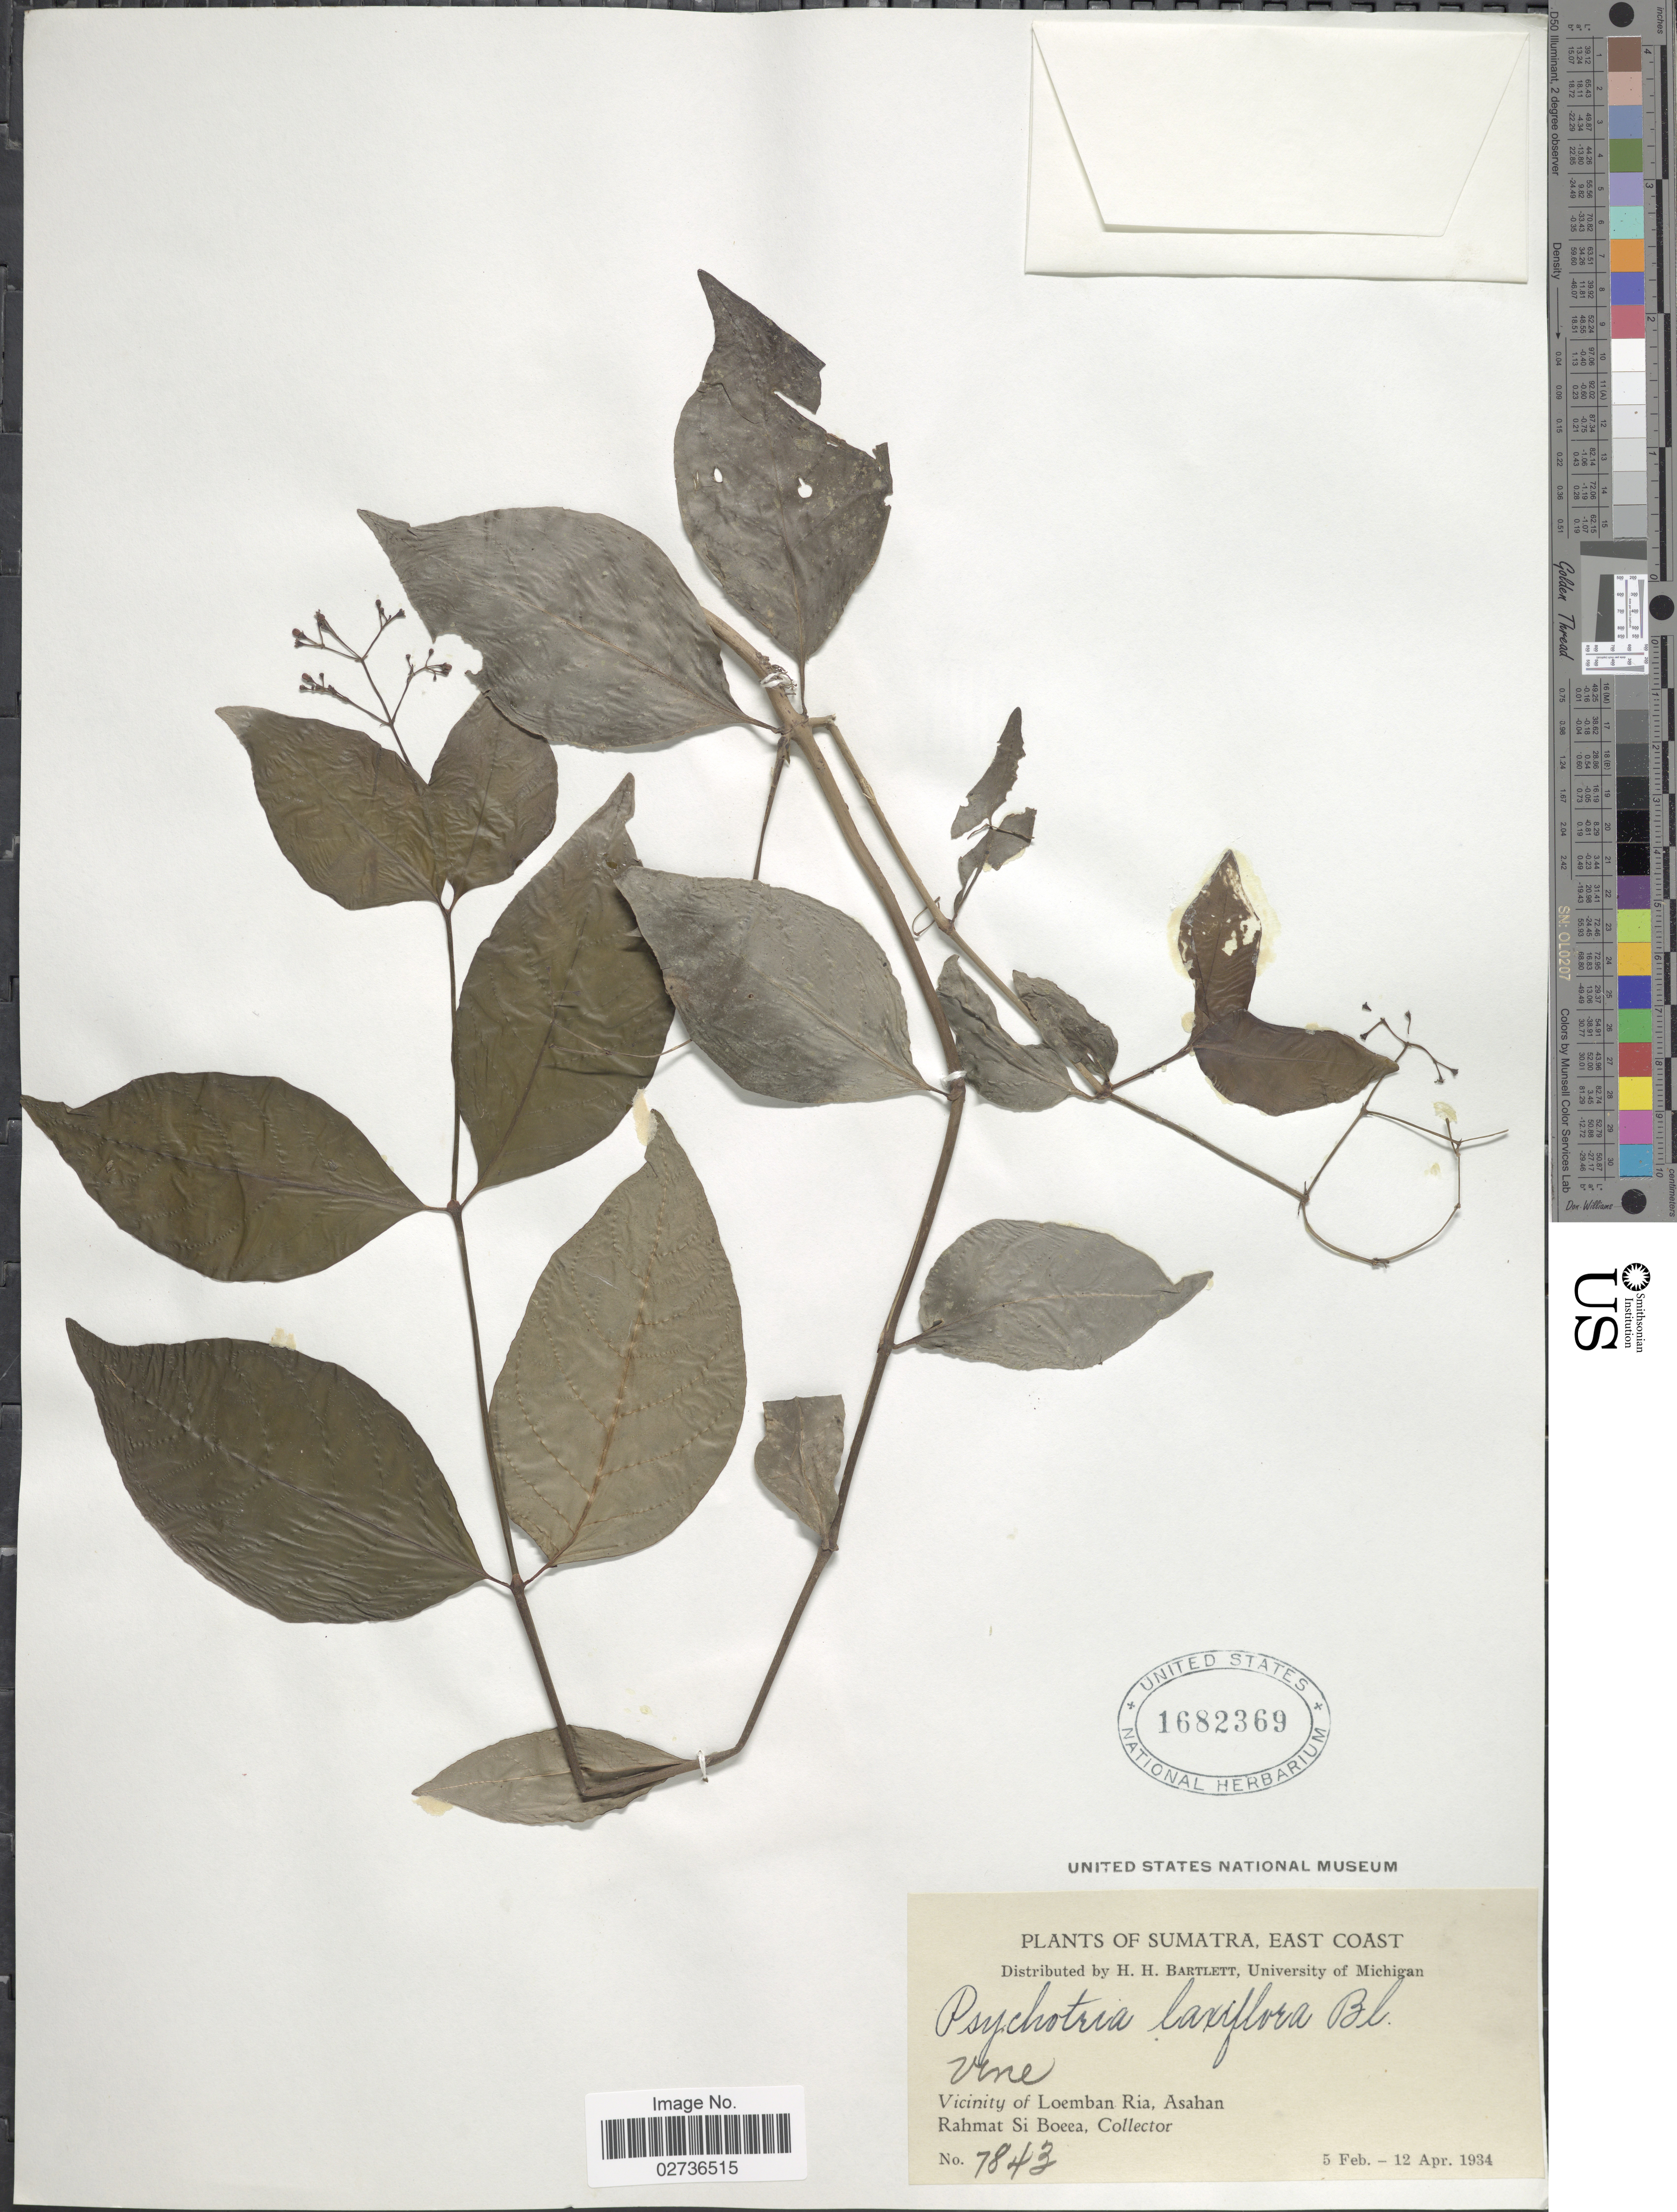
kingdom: Plantae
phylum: Tracheophyta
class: Magnoliopsida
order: Gentianales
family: Rubiaceae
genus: Psychotria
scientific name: Psychotria laxiflora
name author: Blume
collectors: Rahmat Si Boeea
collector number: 7843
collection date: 1934-02-05/1934-04-12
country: Indonesia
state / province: Sumatra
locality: Sumatra, East Coast, Vicinity of Loemban Ria, Asahan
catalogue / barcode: US 1682369